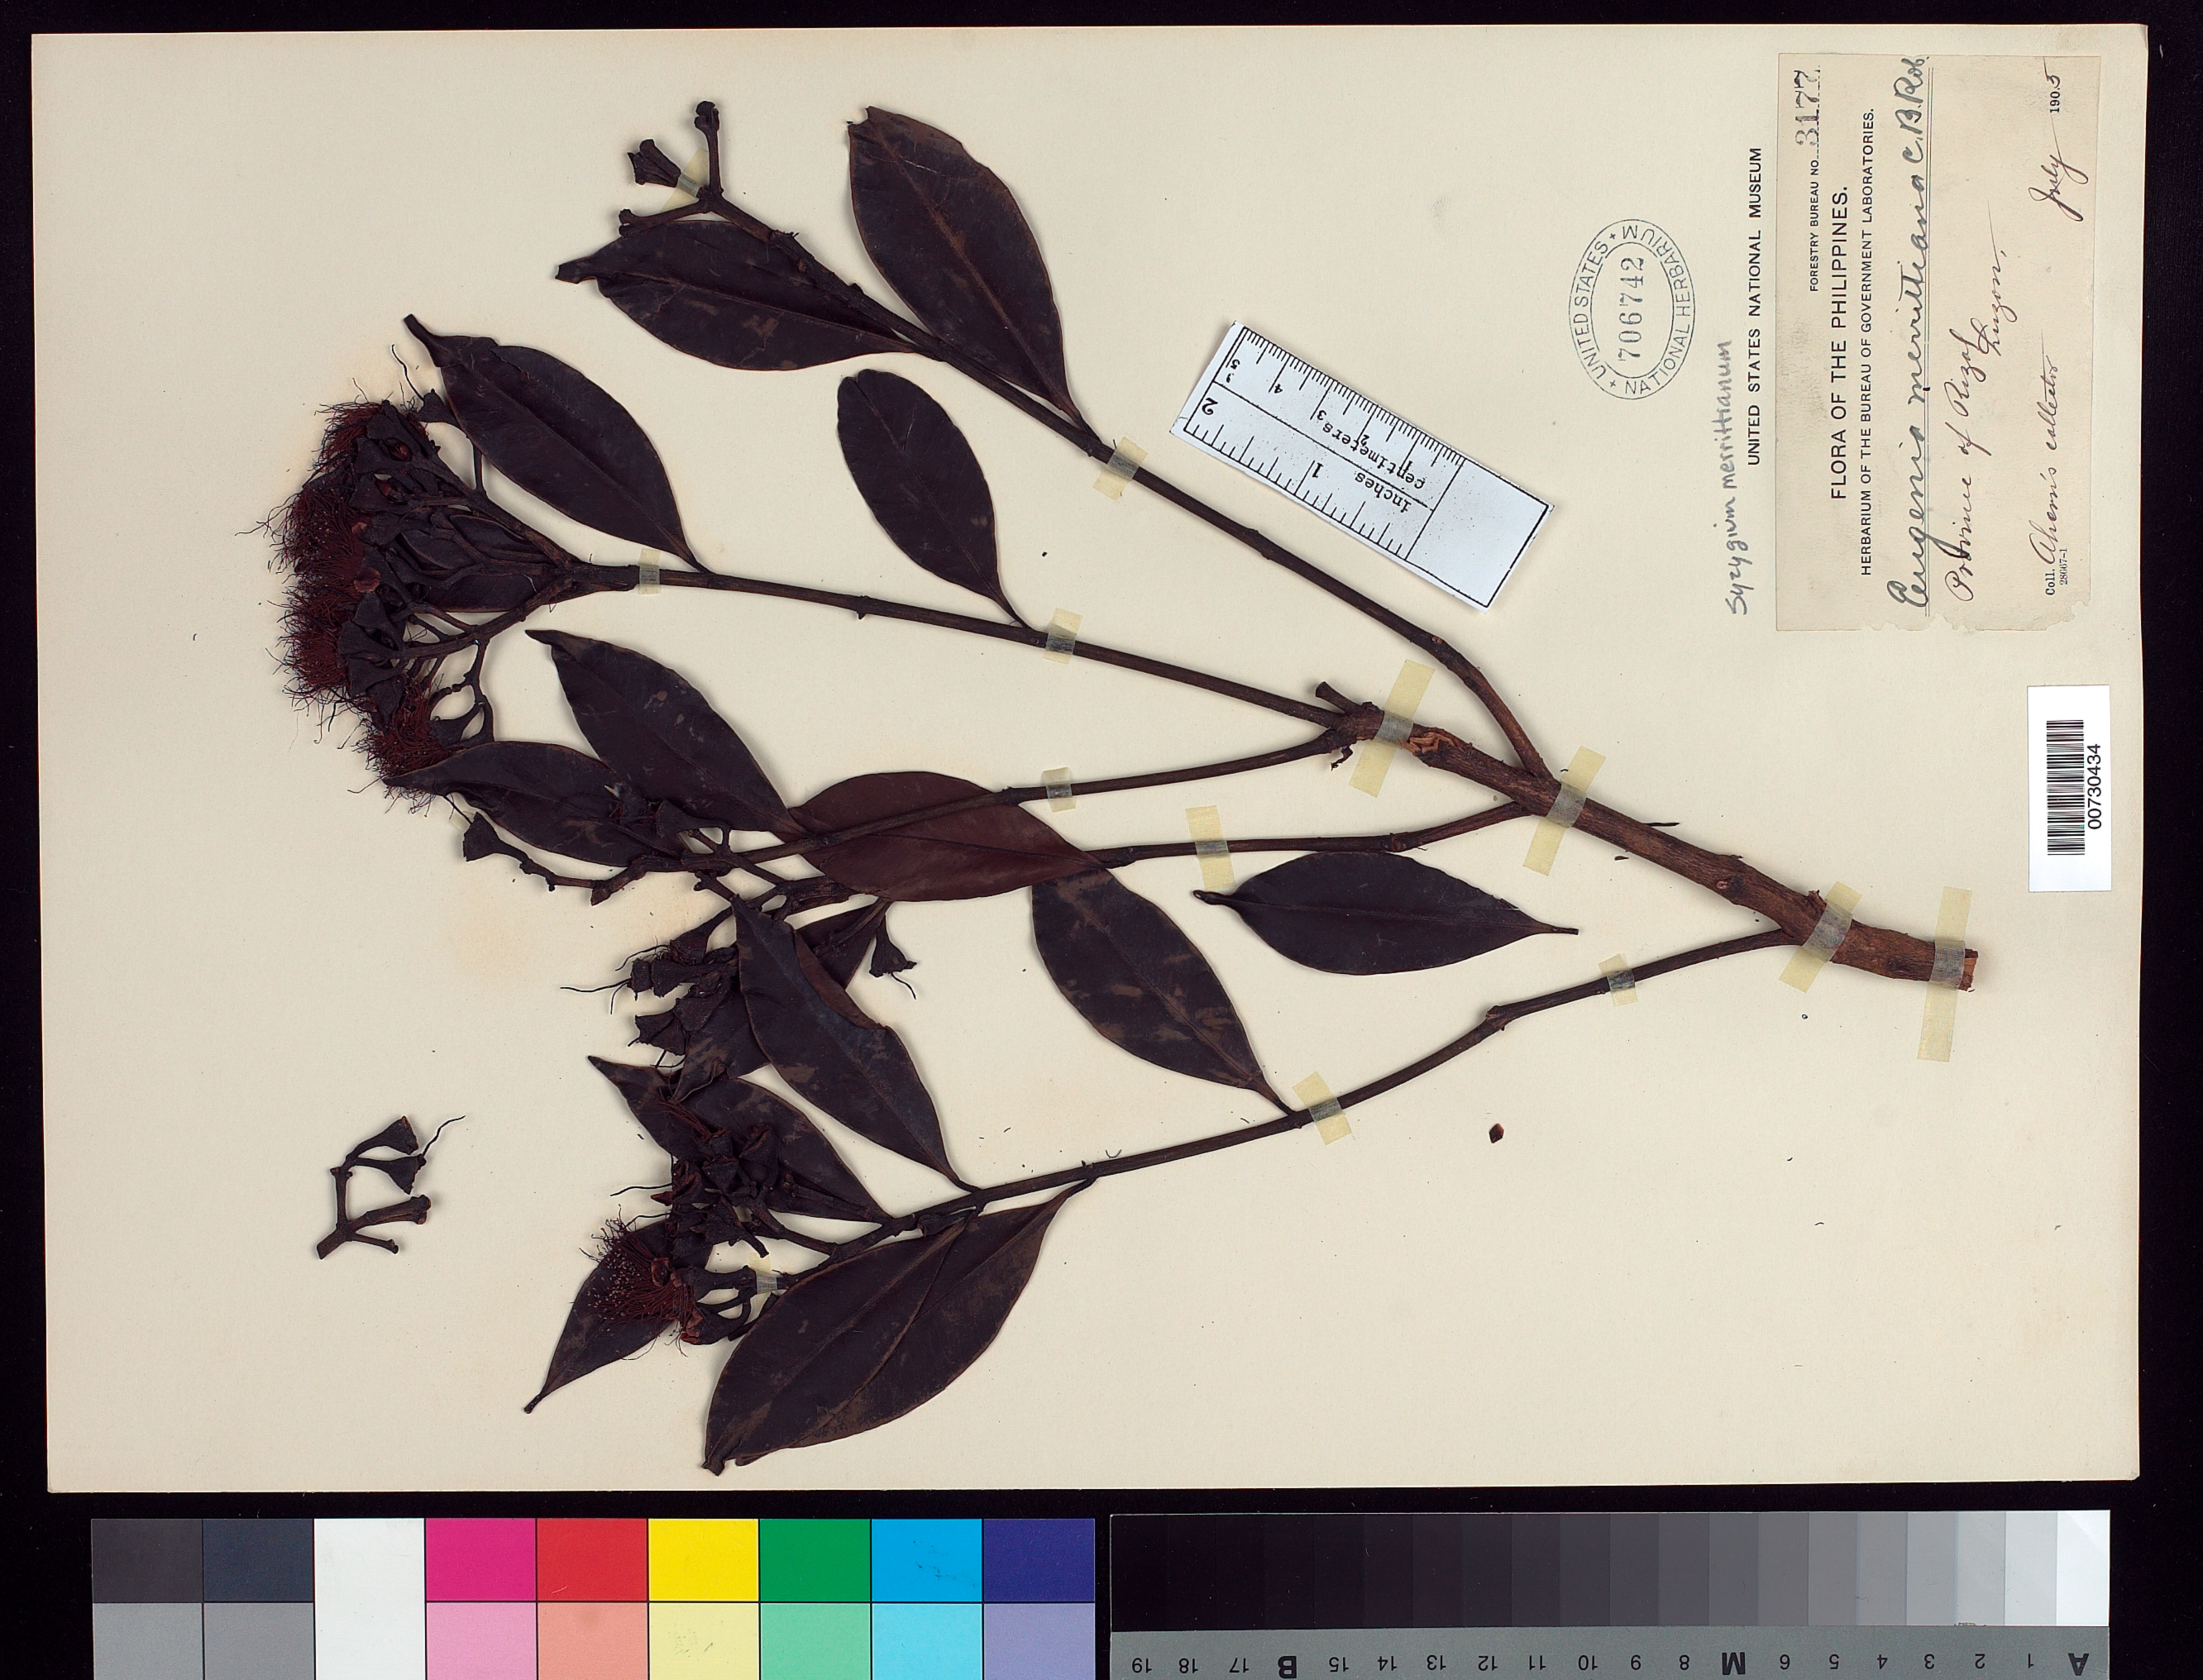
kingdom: Plantae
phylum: Tracheophyta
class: Magnoliopsida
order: Myrtales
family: Myrtaceae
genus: Syzygium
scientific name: Syzygium merrittianum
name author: (C.B. Rob.) Merr.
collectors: Ahern's collector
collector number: For. Bur. 3177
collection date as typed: Jul 1905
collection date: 1905-07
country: Philippines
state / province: Calabarzon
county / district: Rizal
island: Luzon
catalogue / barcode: US 706742